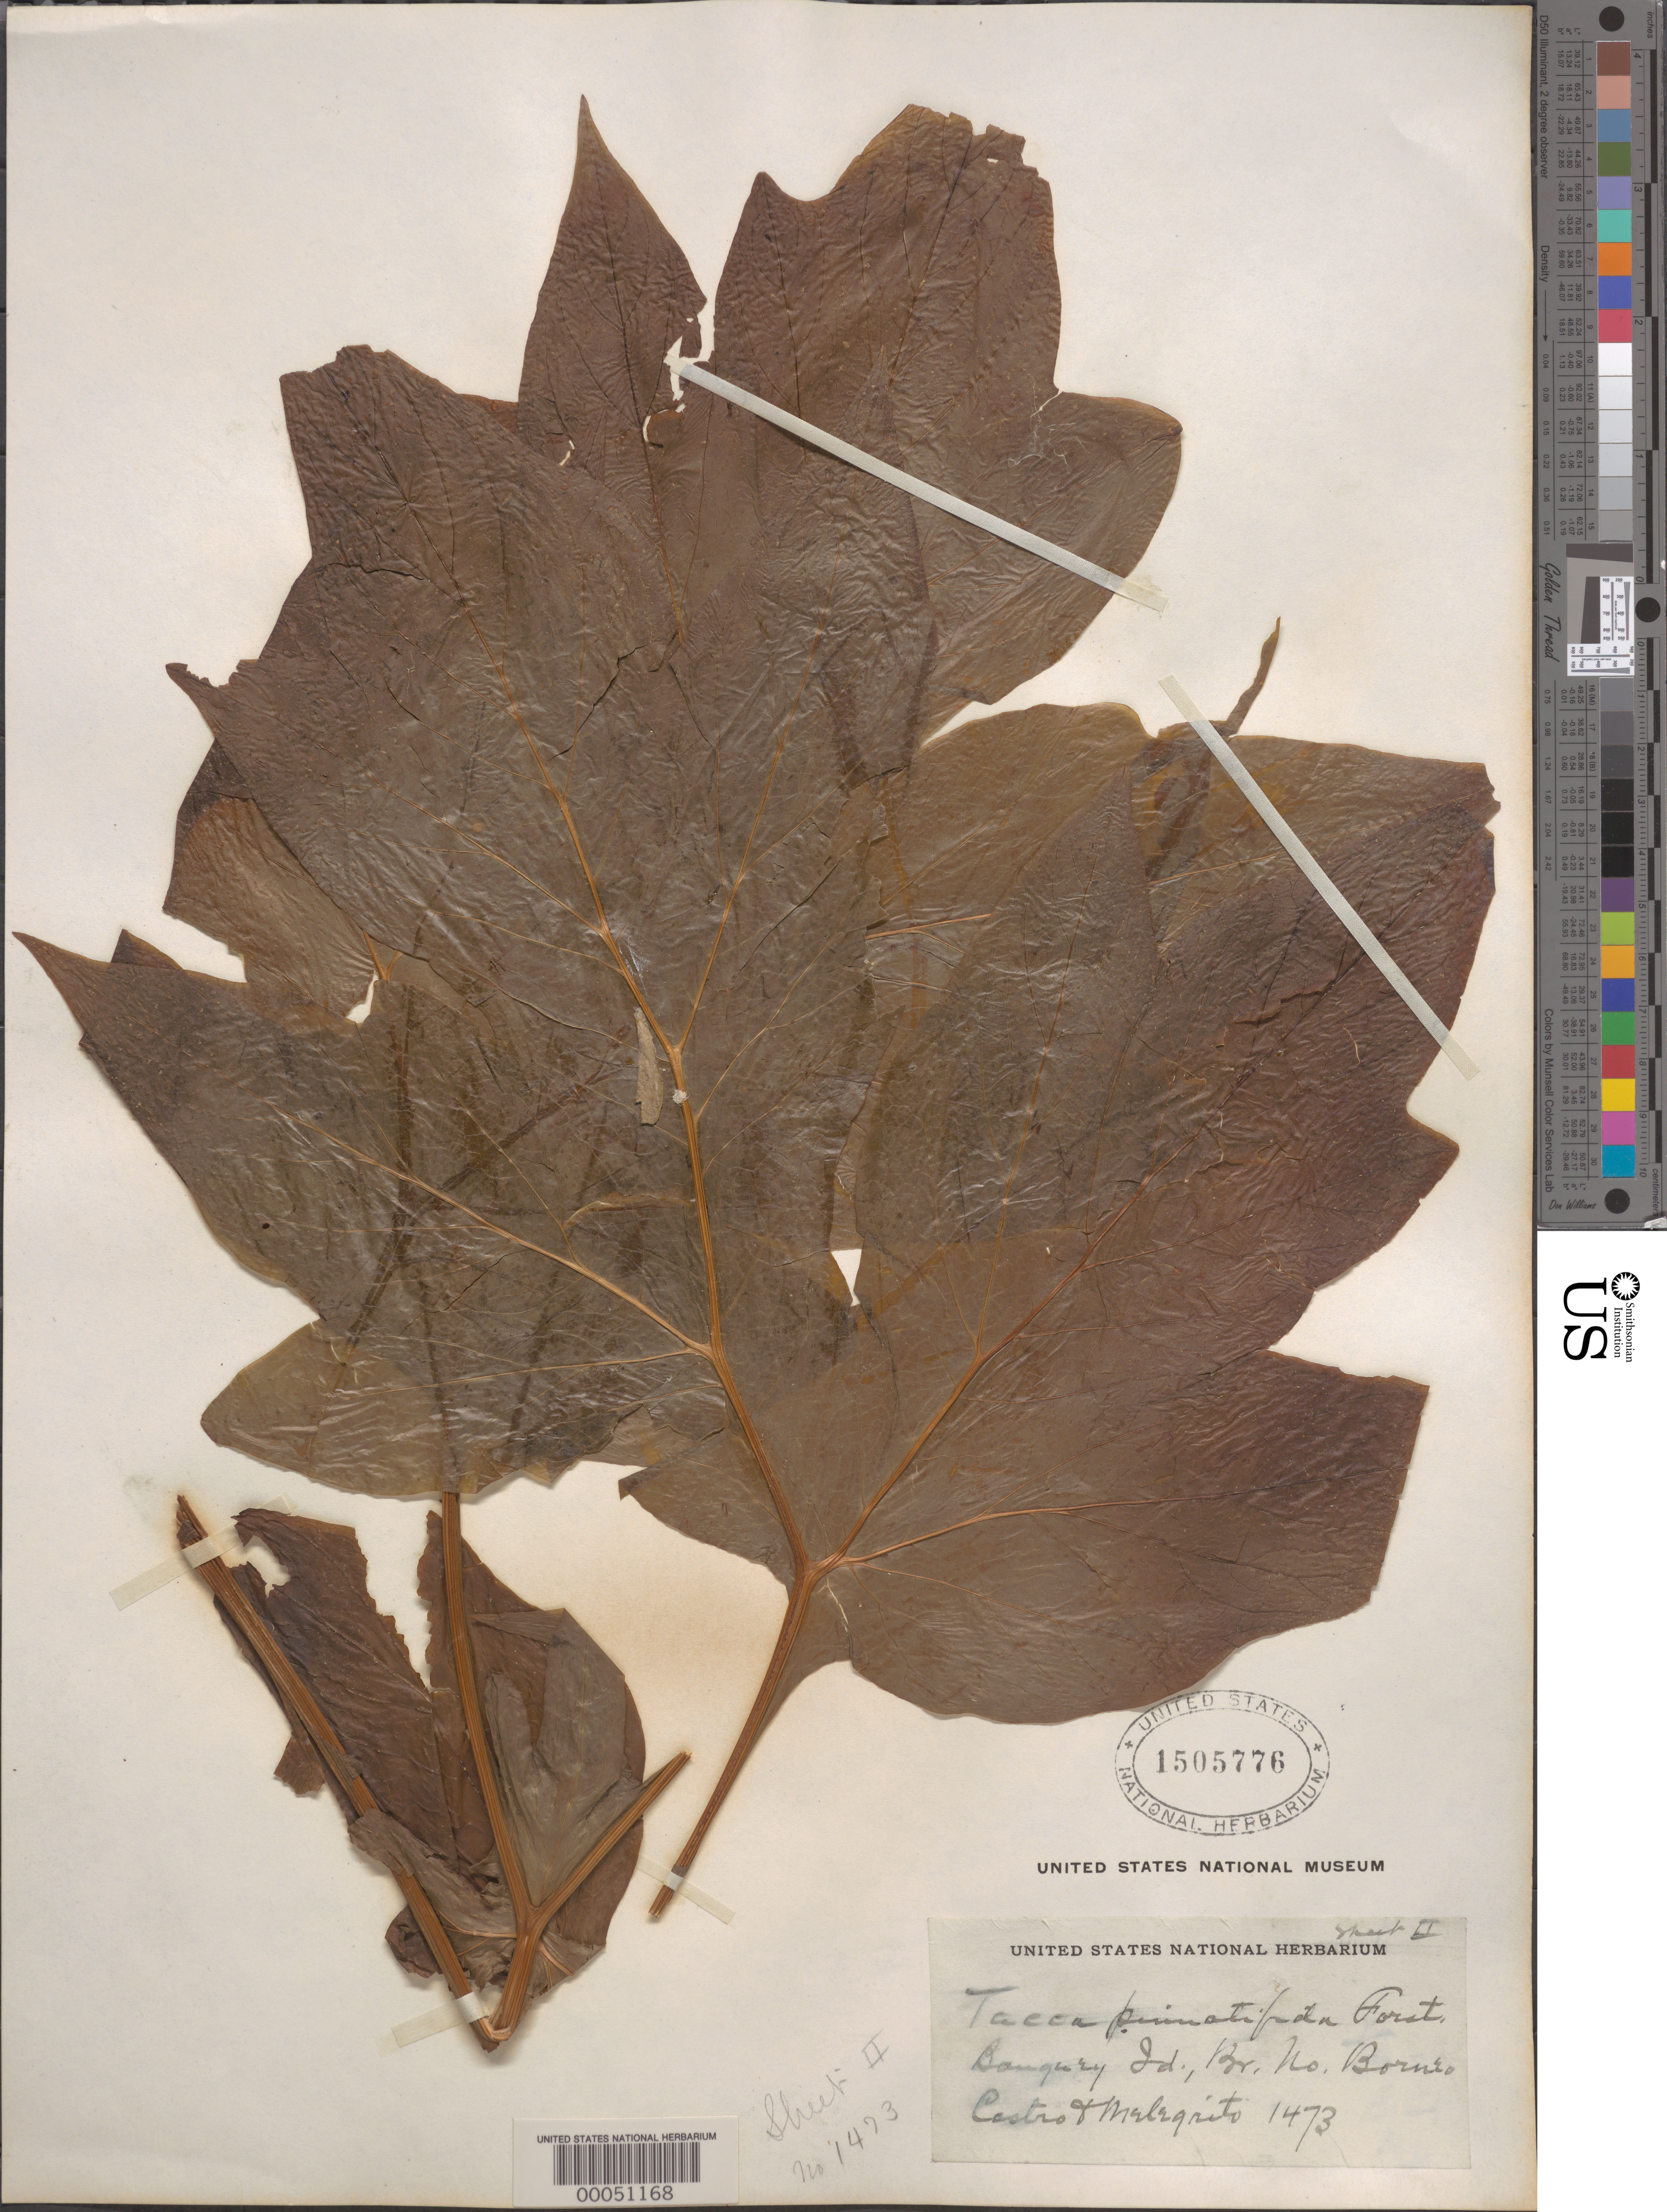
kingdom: Plantae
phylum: Tracheophyta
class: Liliopsida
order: Dioscoreales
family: Dioscoreaceae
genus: Tacca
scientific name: Tacca leontopetaloides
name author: (L.) Kuntze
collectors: -. Castro & Melegrito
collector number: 1473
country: Malaysia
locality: Banguey Id., Br. No. Borneo.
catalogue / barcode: US 1505776